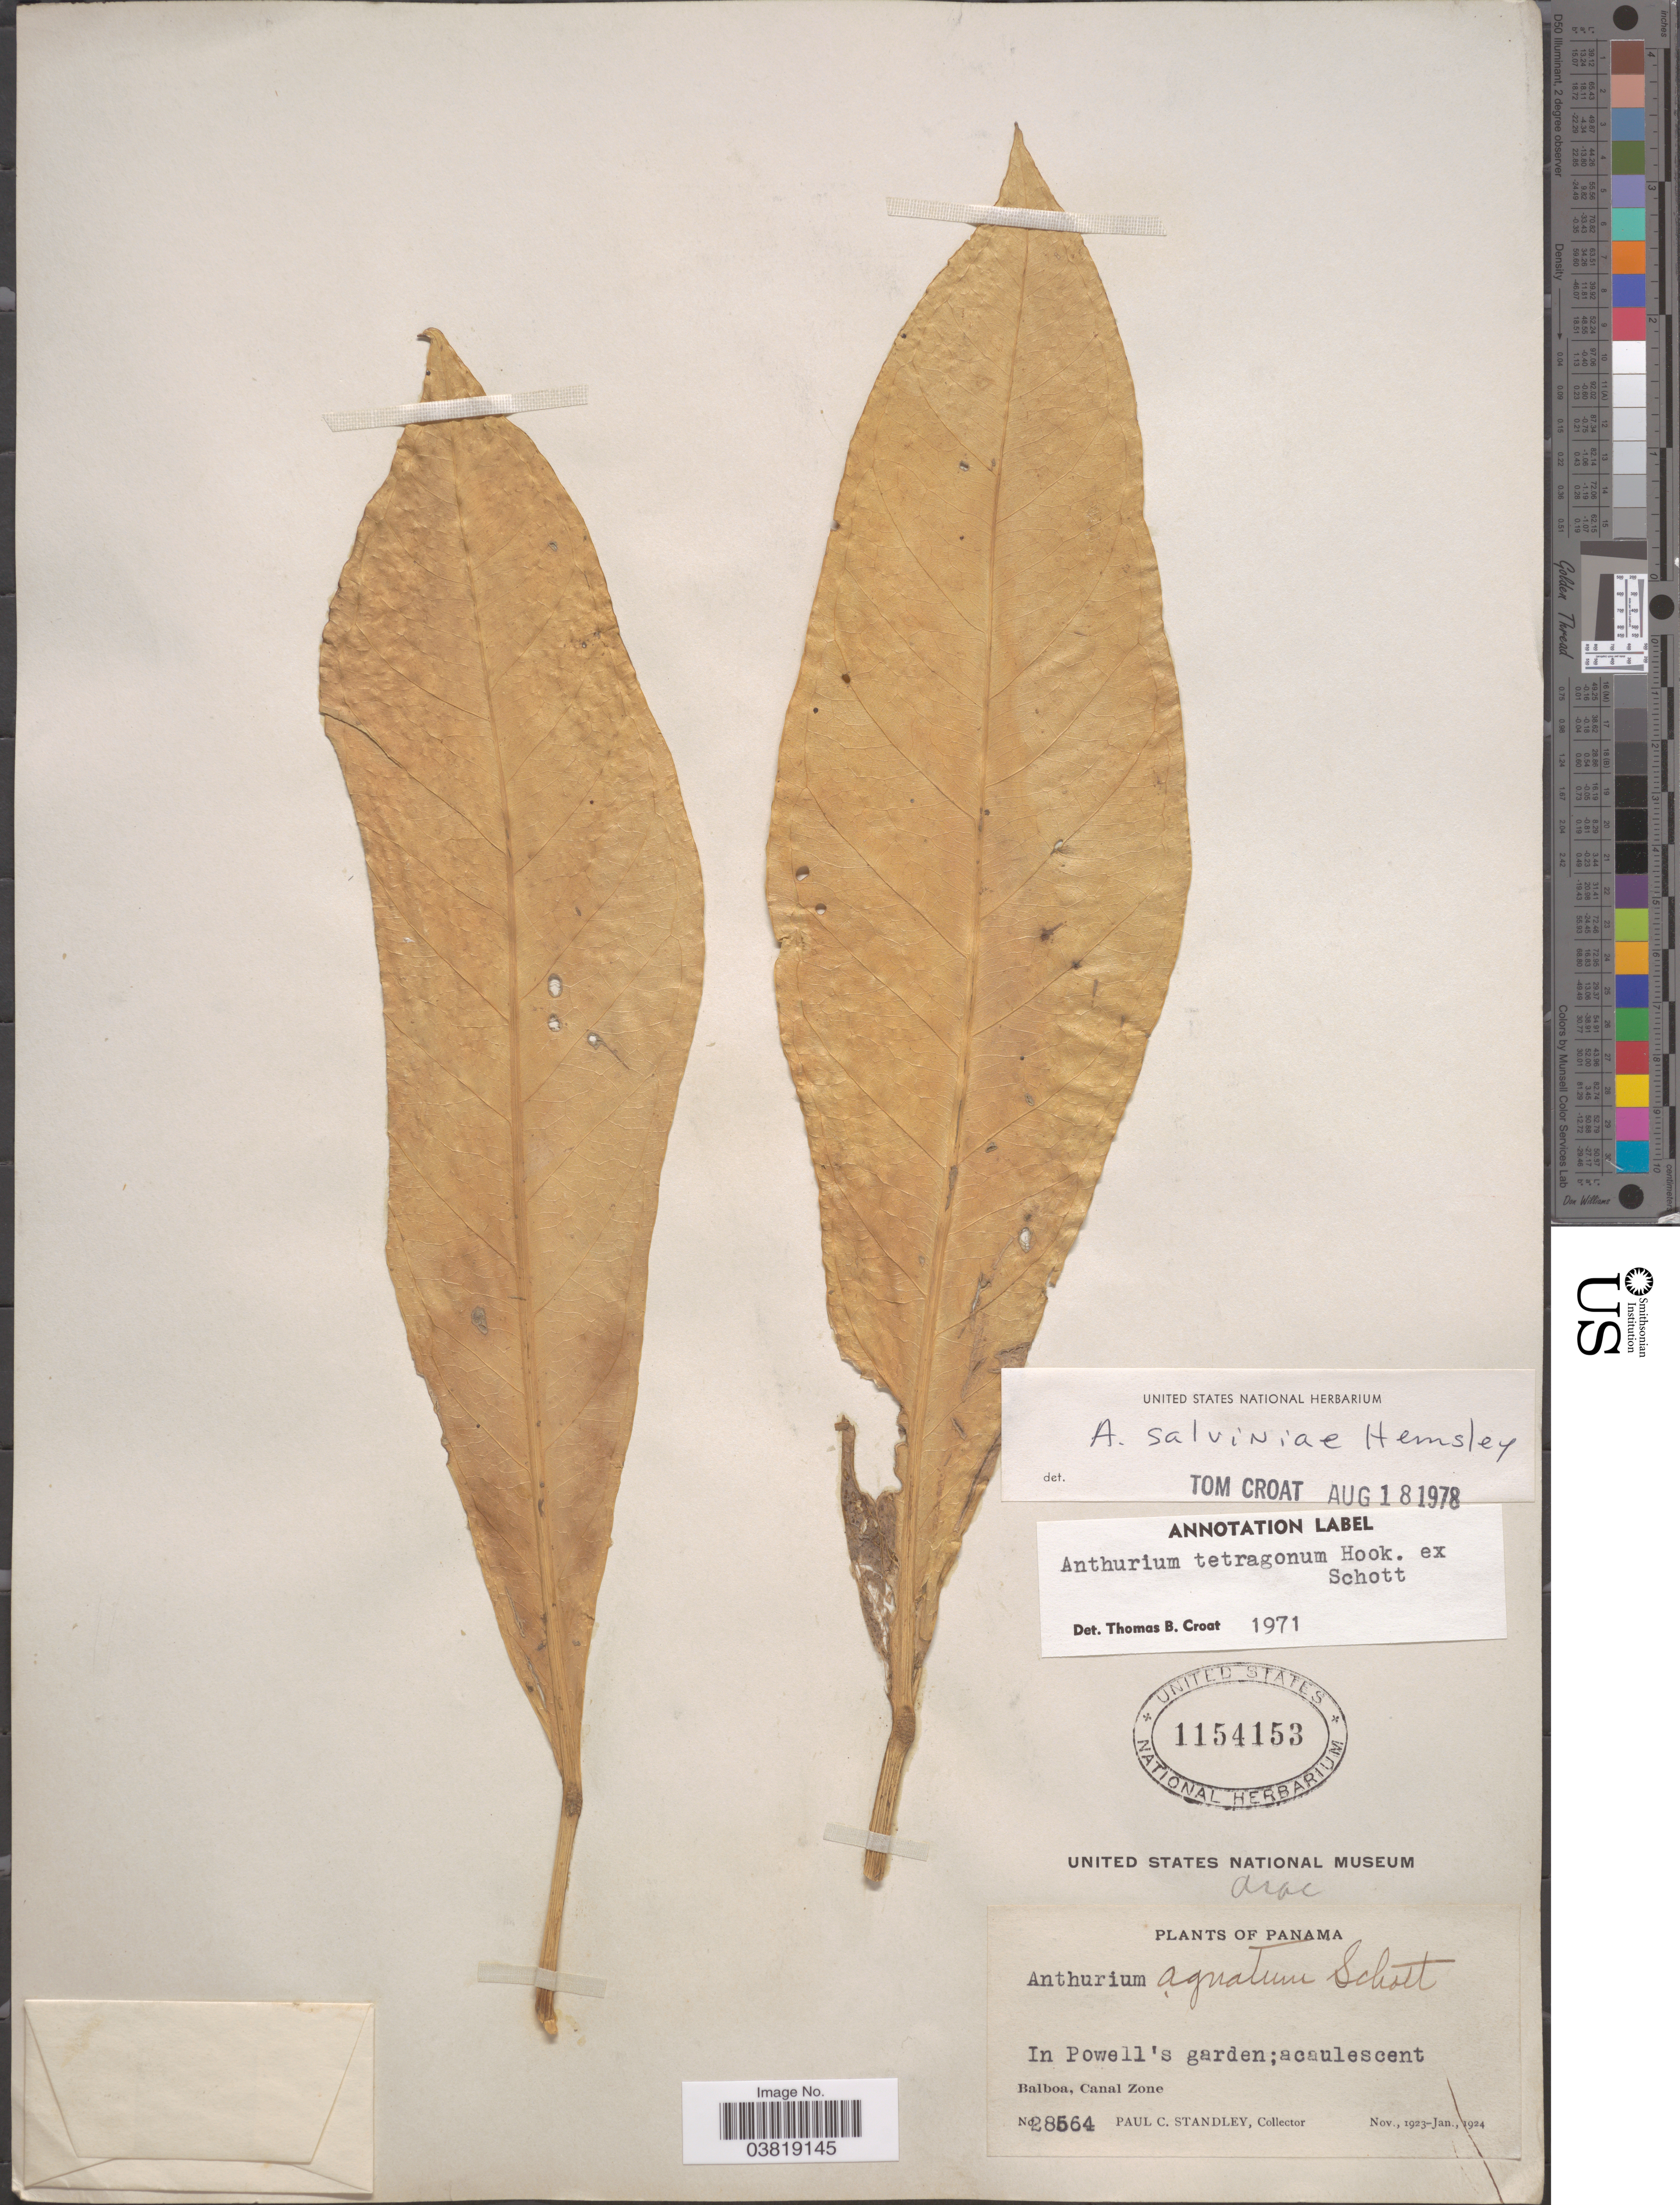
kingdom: Plantae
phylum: Tracheophyta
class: Liliopsida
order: Alismatales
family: Araceae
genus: Anthurium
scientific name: Anthurium salvinii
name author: Hemsl.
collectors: P. C. Standley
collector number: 28564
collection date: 1923-11/1924-01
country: Panama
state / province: Colón / Panamá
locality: In Powell's garden. Balboa, Canal Zone.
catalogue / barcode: US 1154153